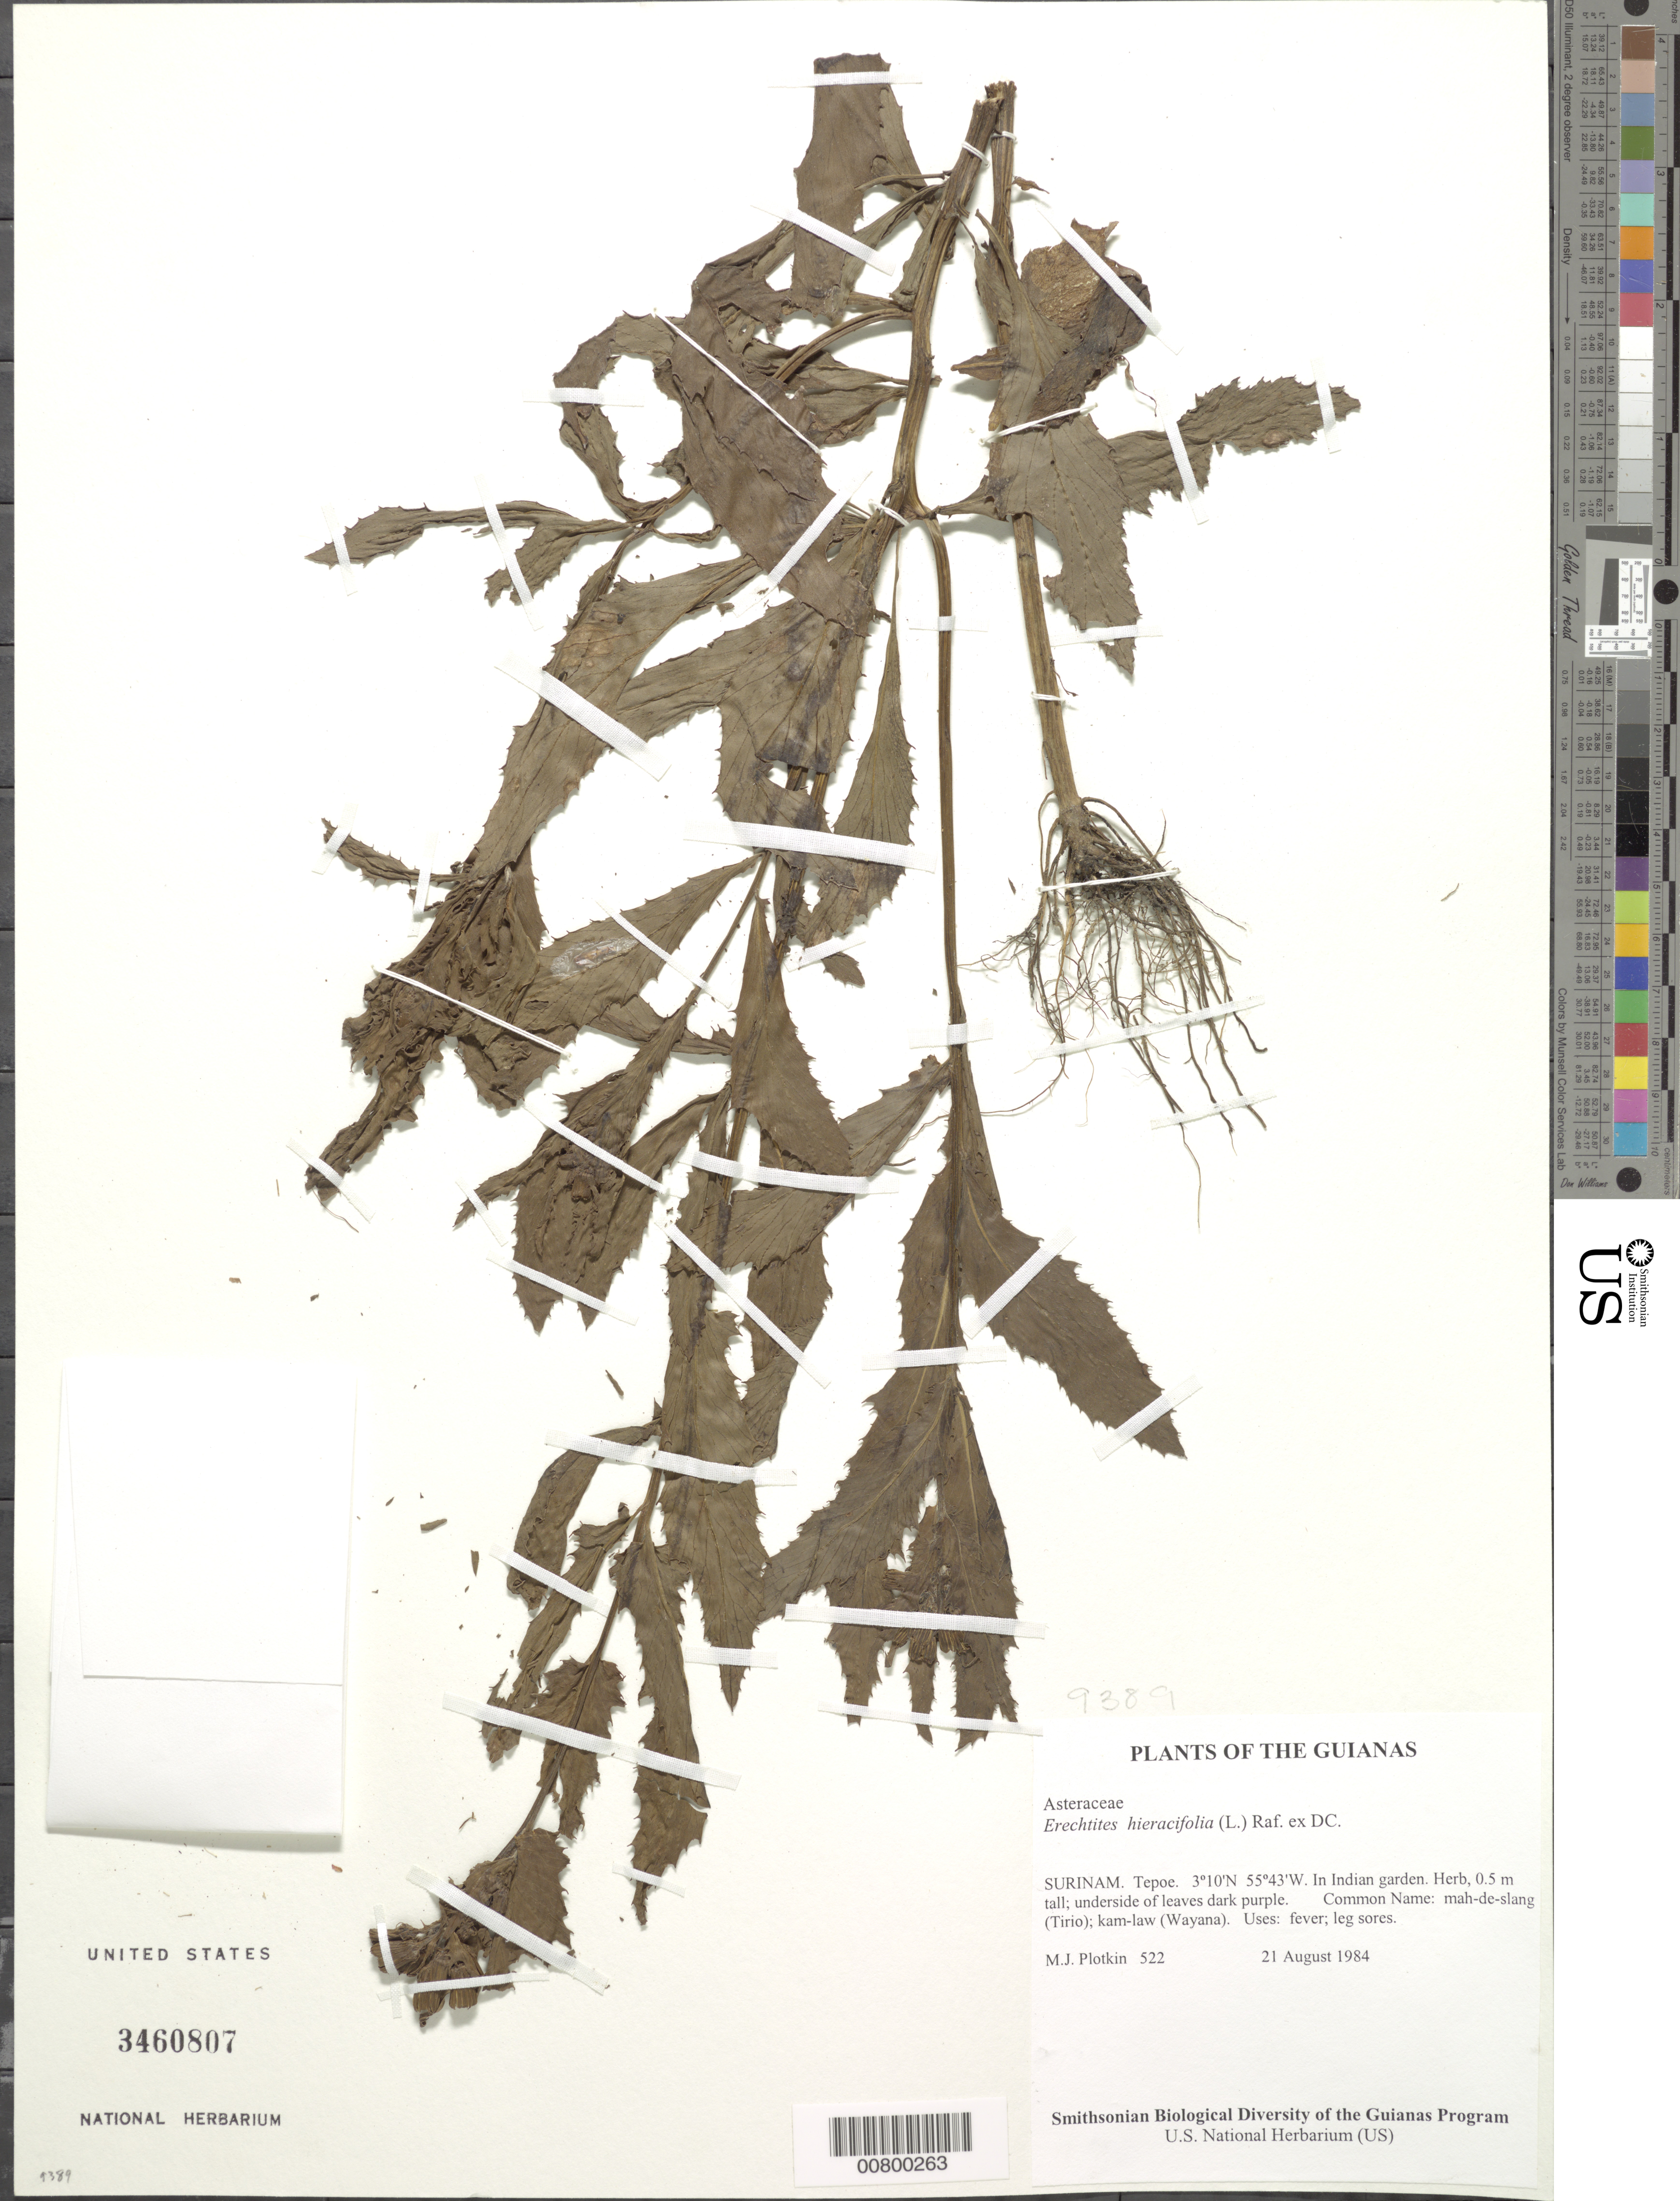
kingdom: Plantae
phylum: Tracheophyta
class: Magnoliopsida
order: Asterales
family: Asteraceae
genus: Erechtites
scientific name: Erechtites hieraciifolius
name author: (L.) Raf. ex DC.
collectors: M. Plotkin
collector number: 522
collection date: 1984-08-21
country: Suriname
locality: Tepoe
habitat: in garden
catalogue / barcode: US 3460807